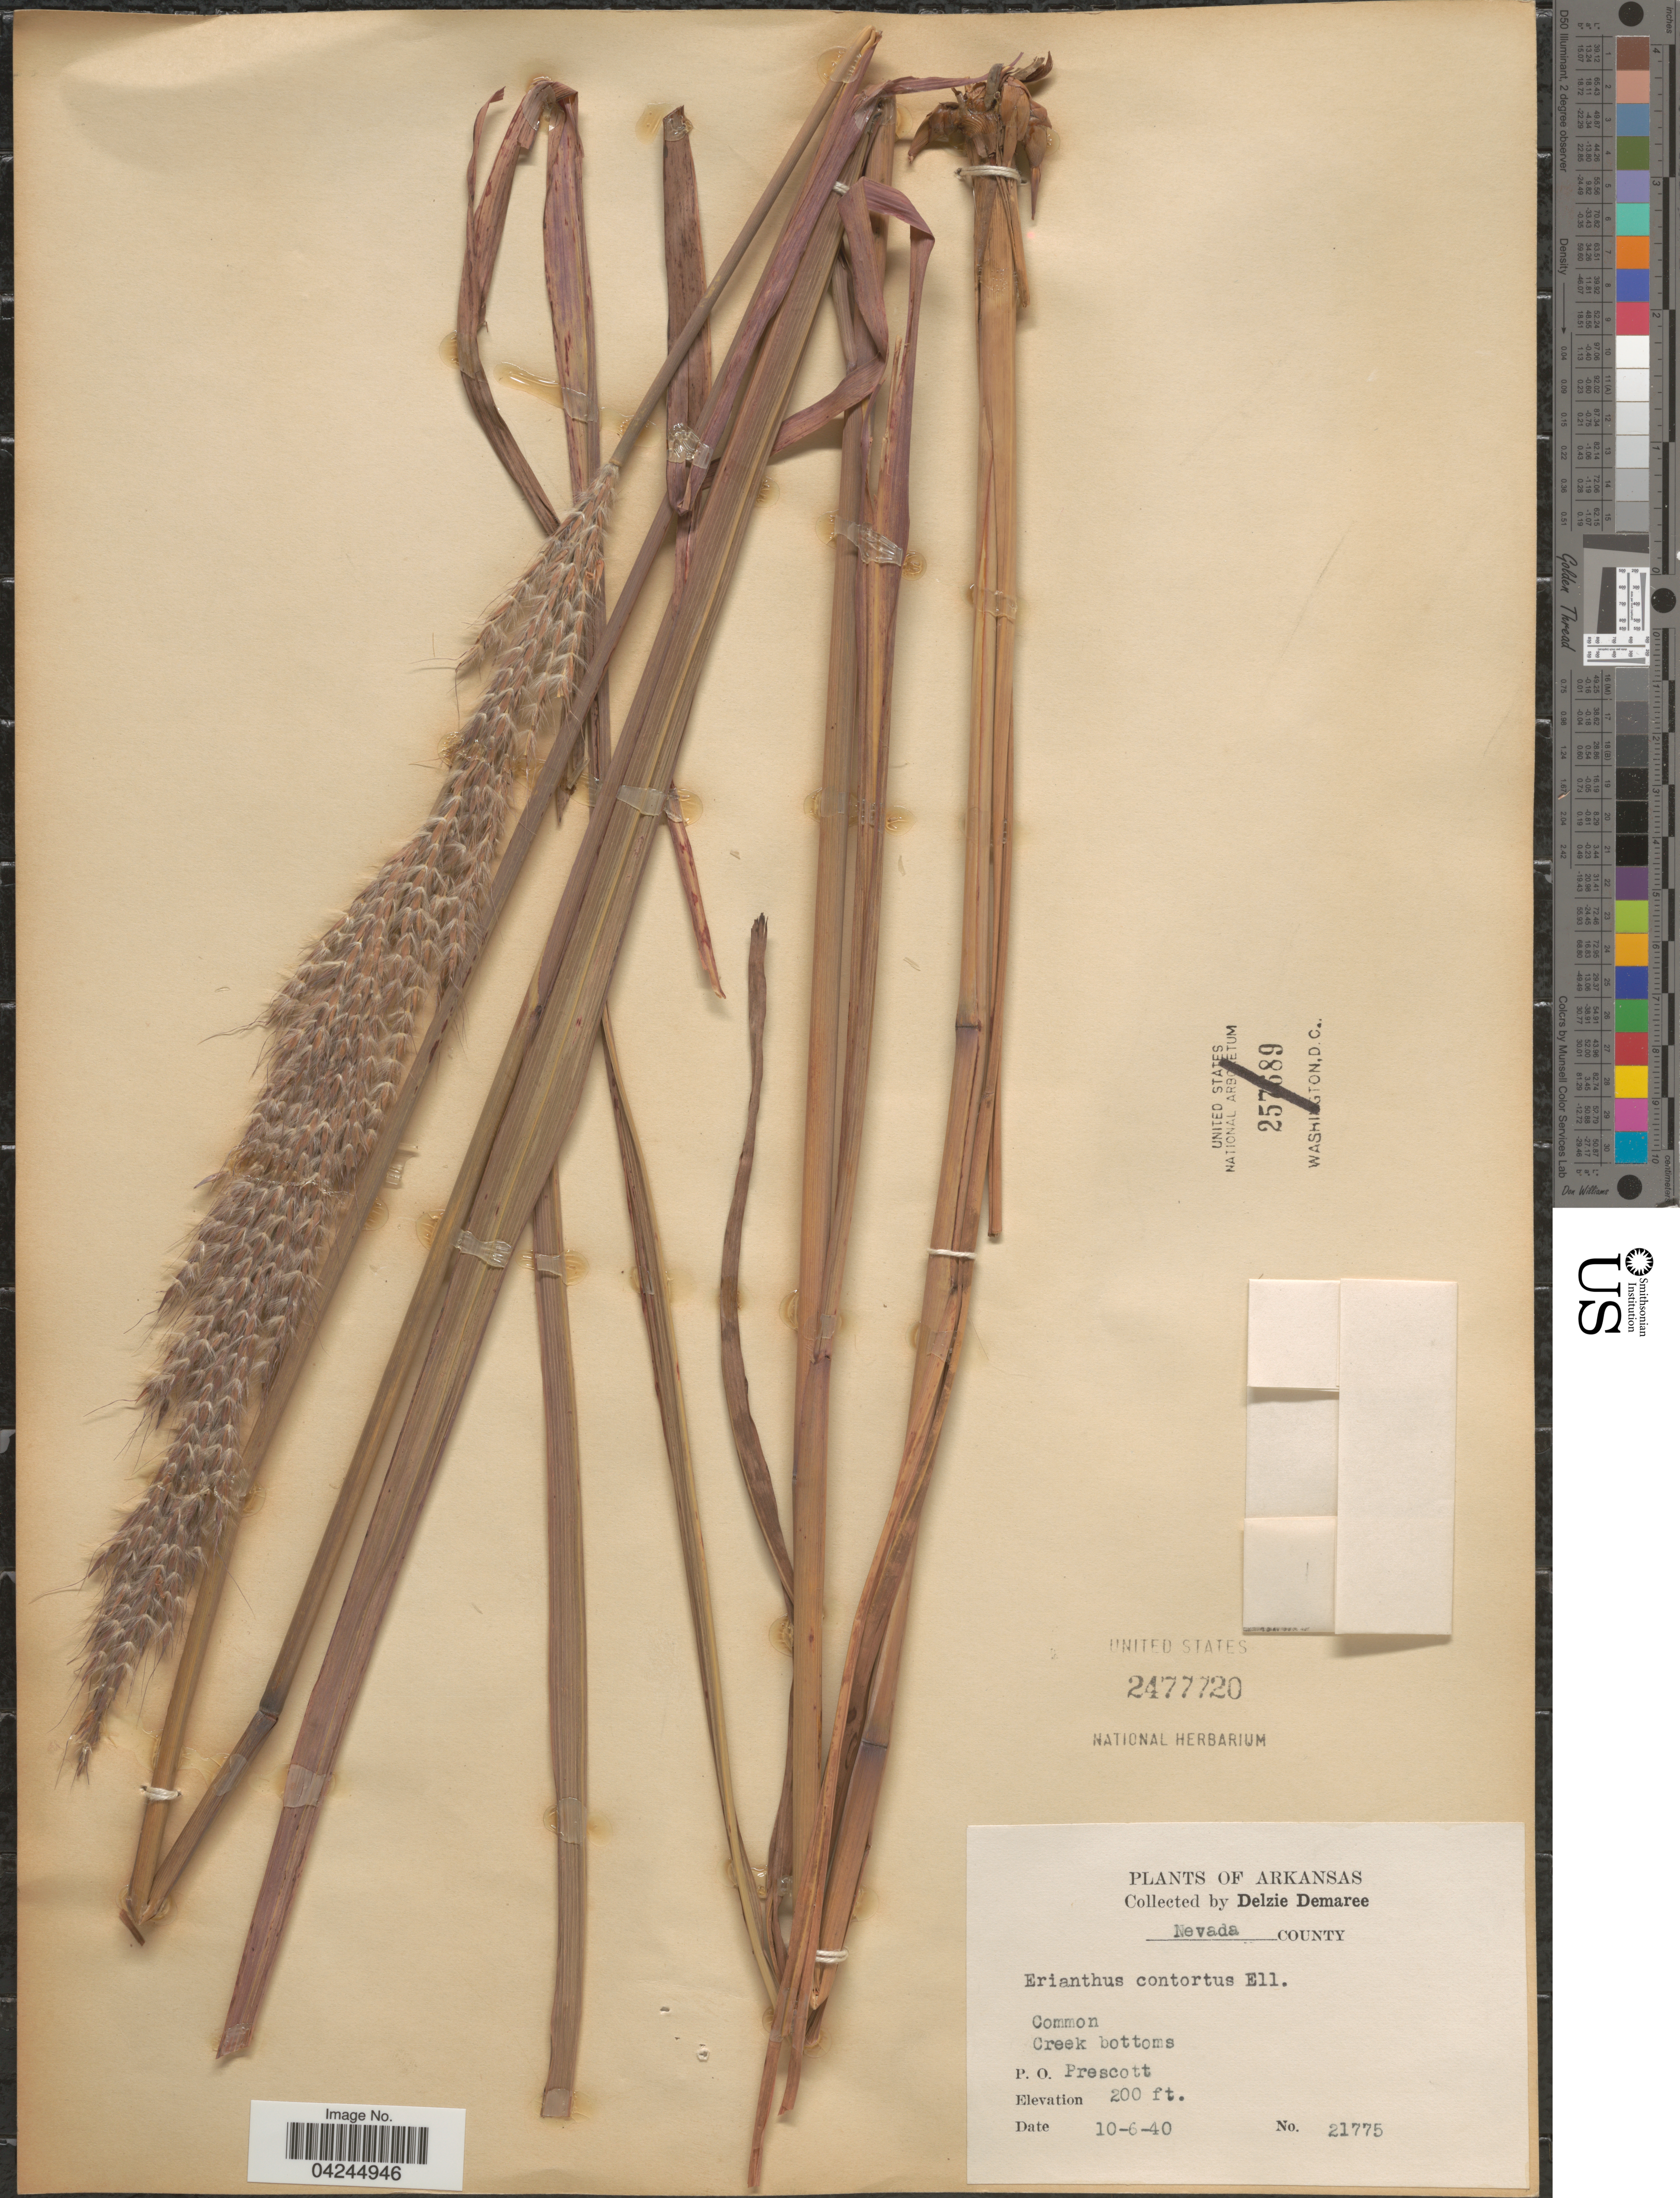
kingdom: Plantae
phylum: Tracheophyta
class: Liliopsida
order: Poales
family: Poaceae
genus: Erianthus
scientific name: Erianthus brevibarbis var. contortus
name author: (Elliott) D.B. Ward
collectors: D. Demaree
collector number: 21775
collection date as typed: Transcribed d/m/y: 6/10/40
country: United States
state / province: Arkansas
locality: Nevada County. Common. Creek bottoms. P. O. Prescott.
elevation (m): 61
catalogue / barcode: US 2477720